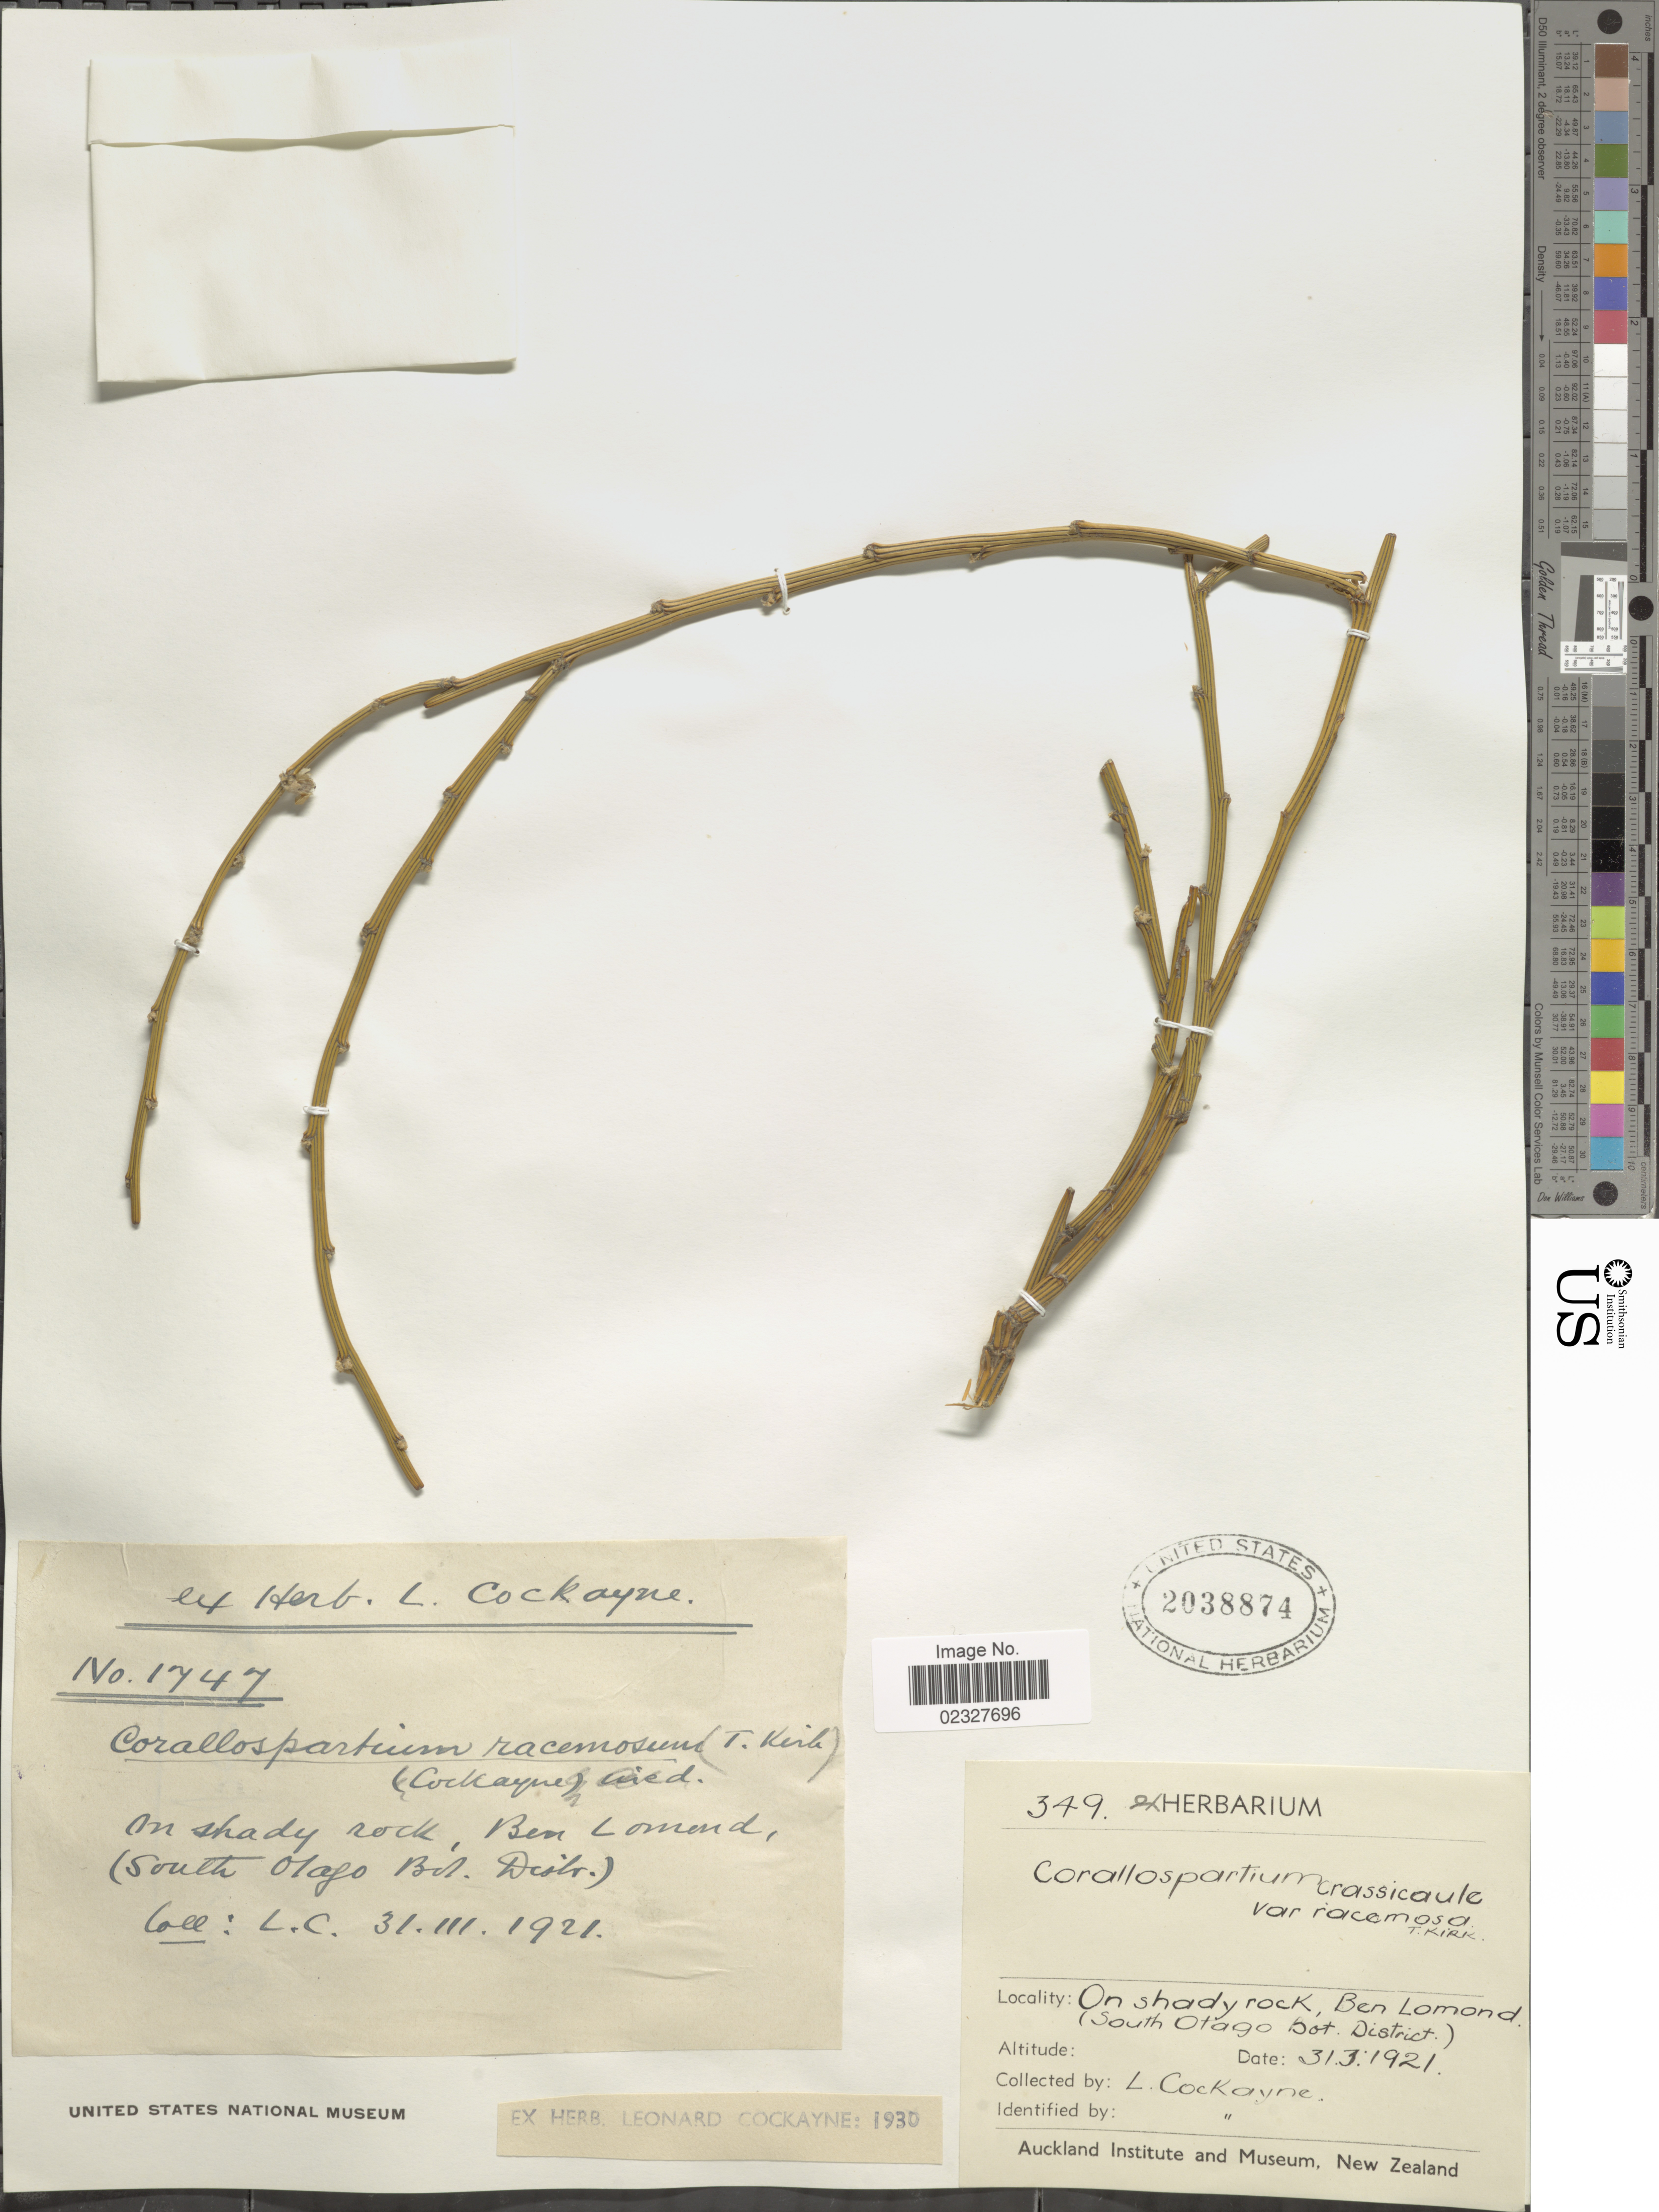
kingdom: Plantae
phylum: Tracheophyta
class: Magnoliopsida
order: Fabales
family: Fabaceae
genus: Carmichaelia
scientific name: Carmichaelia crassicaulis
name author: Hook. f.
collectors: L. Cockayne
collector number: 349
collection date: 1921-03-31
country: New Zealand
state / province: Otago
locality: On shady rock, Ben Lomond, (South Otago Bot District).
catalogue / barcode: US 2038874